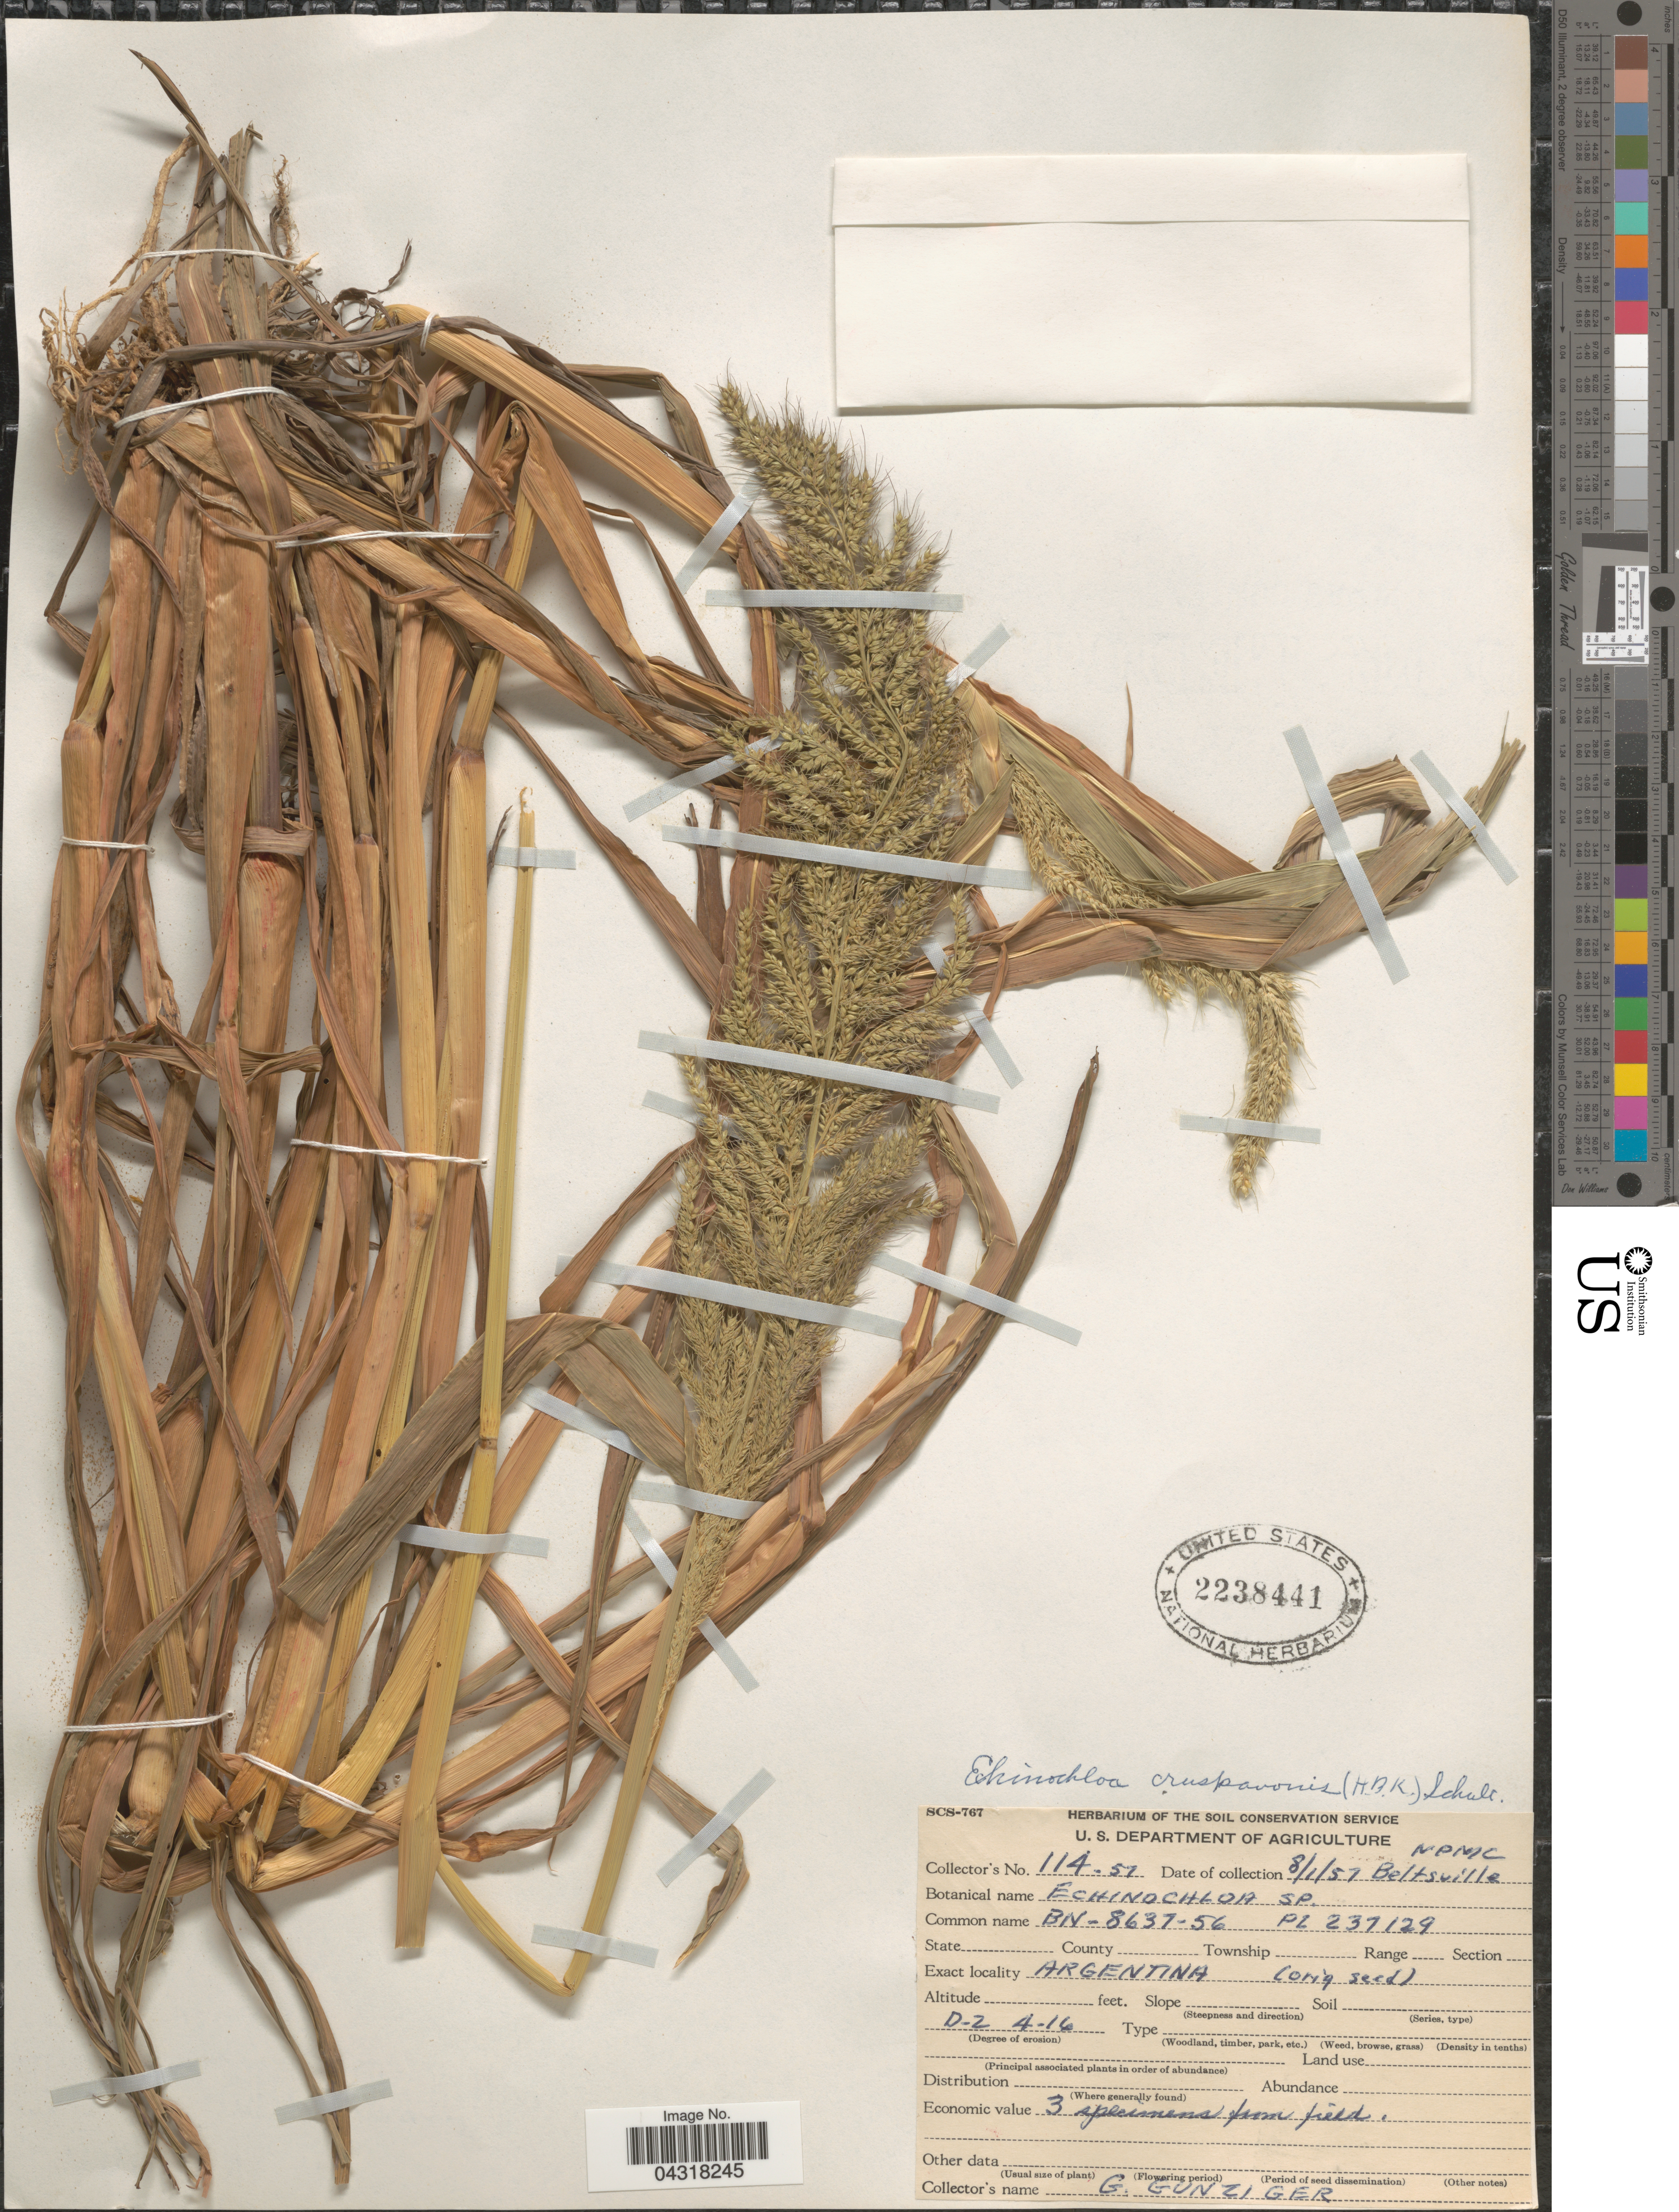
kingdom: Plantae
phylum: Tracheophyta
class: Liliopsida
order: Poales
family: Poaceae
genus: Echinochloa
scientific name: Echinochloa crus-pavonis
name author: (Kunth) Schult.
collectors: G. Gunziger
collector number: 114-51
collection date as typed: Transcribed d/m/y: 1/8/51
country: Argentina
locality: D-2 4-16.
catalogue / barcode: US 2238441